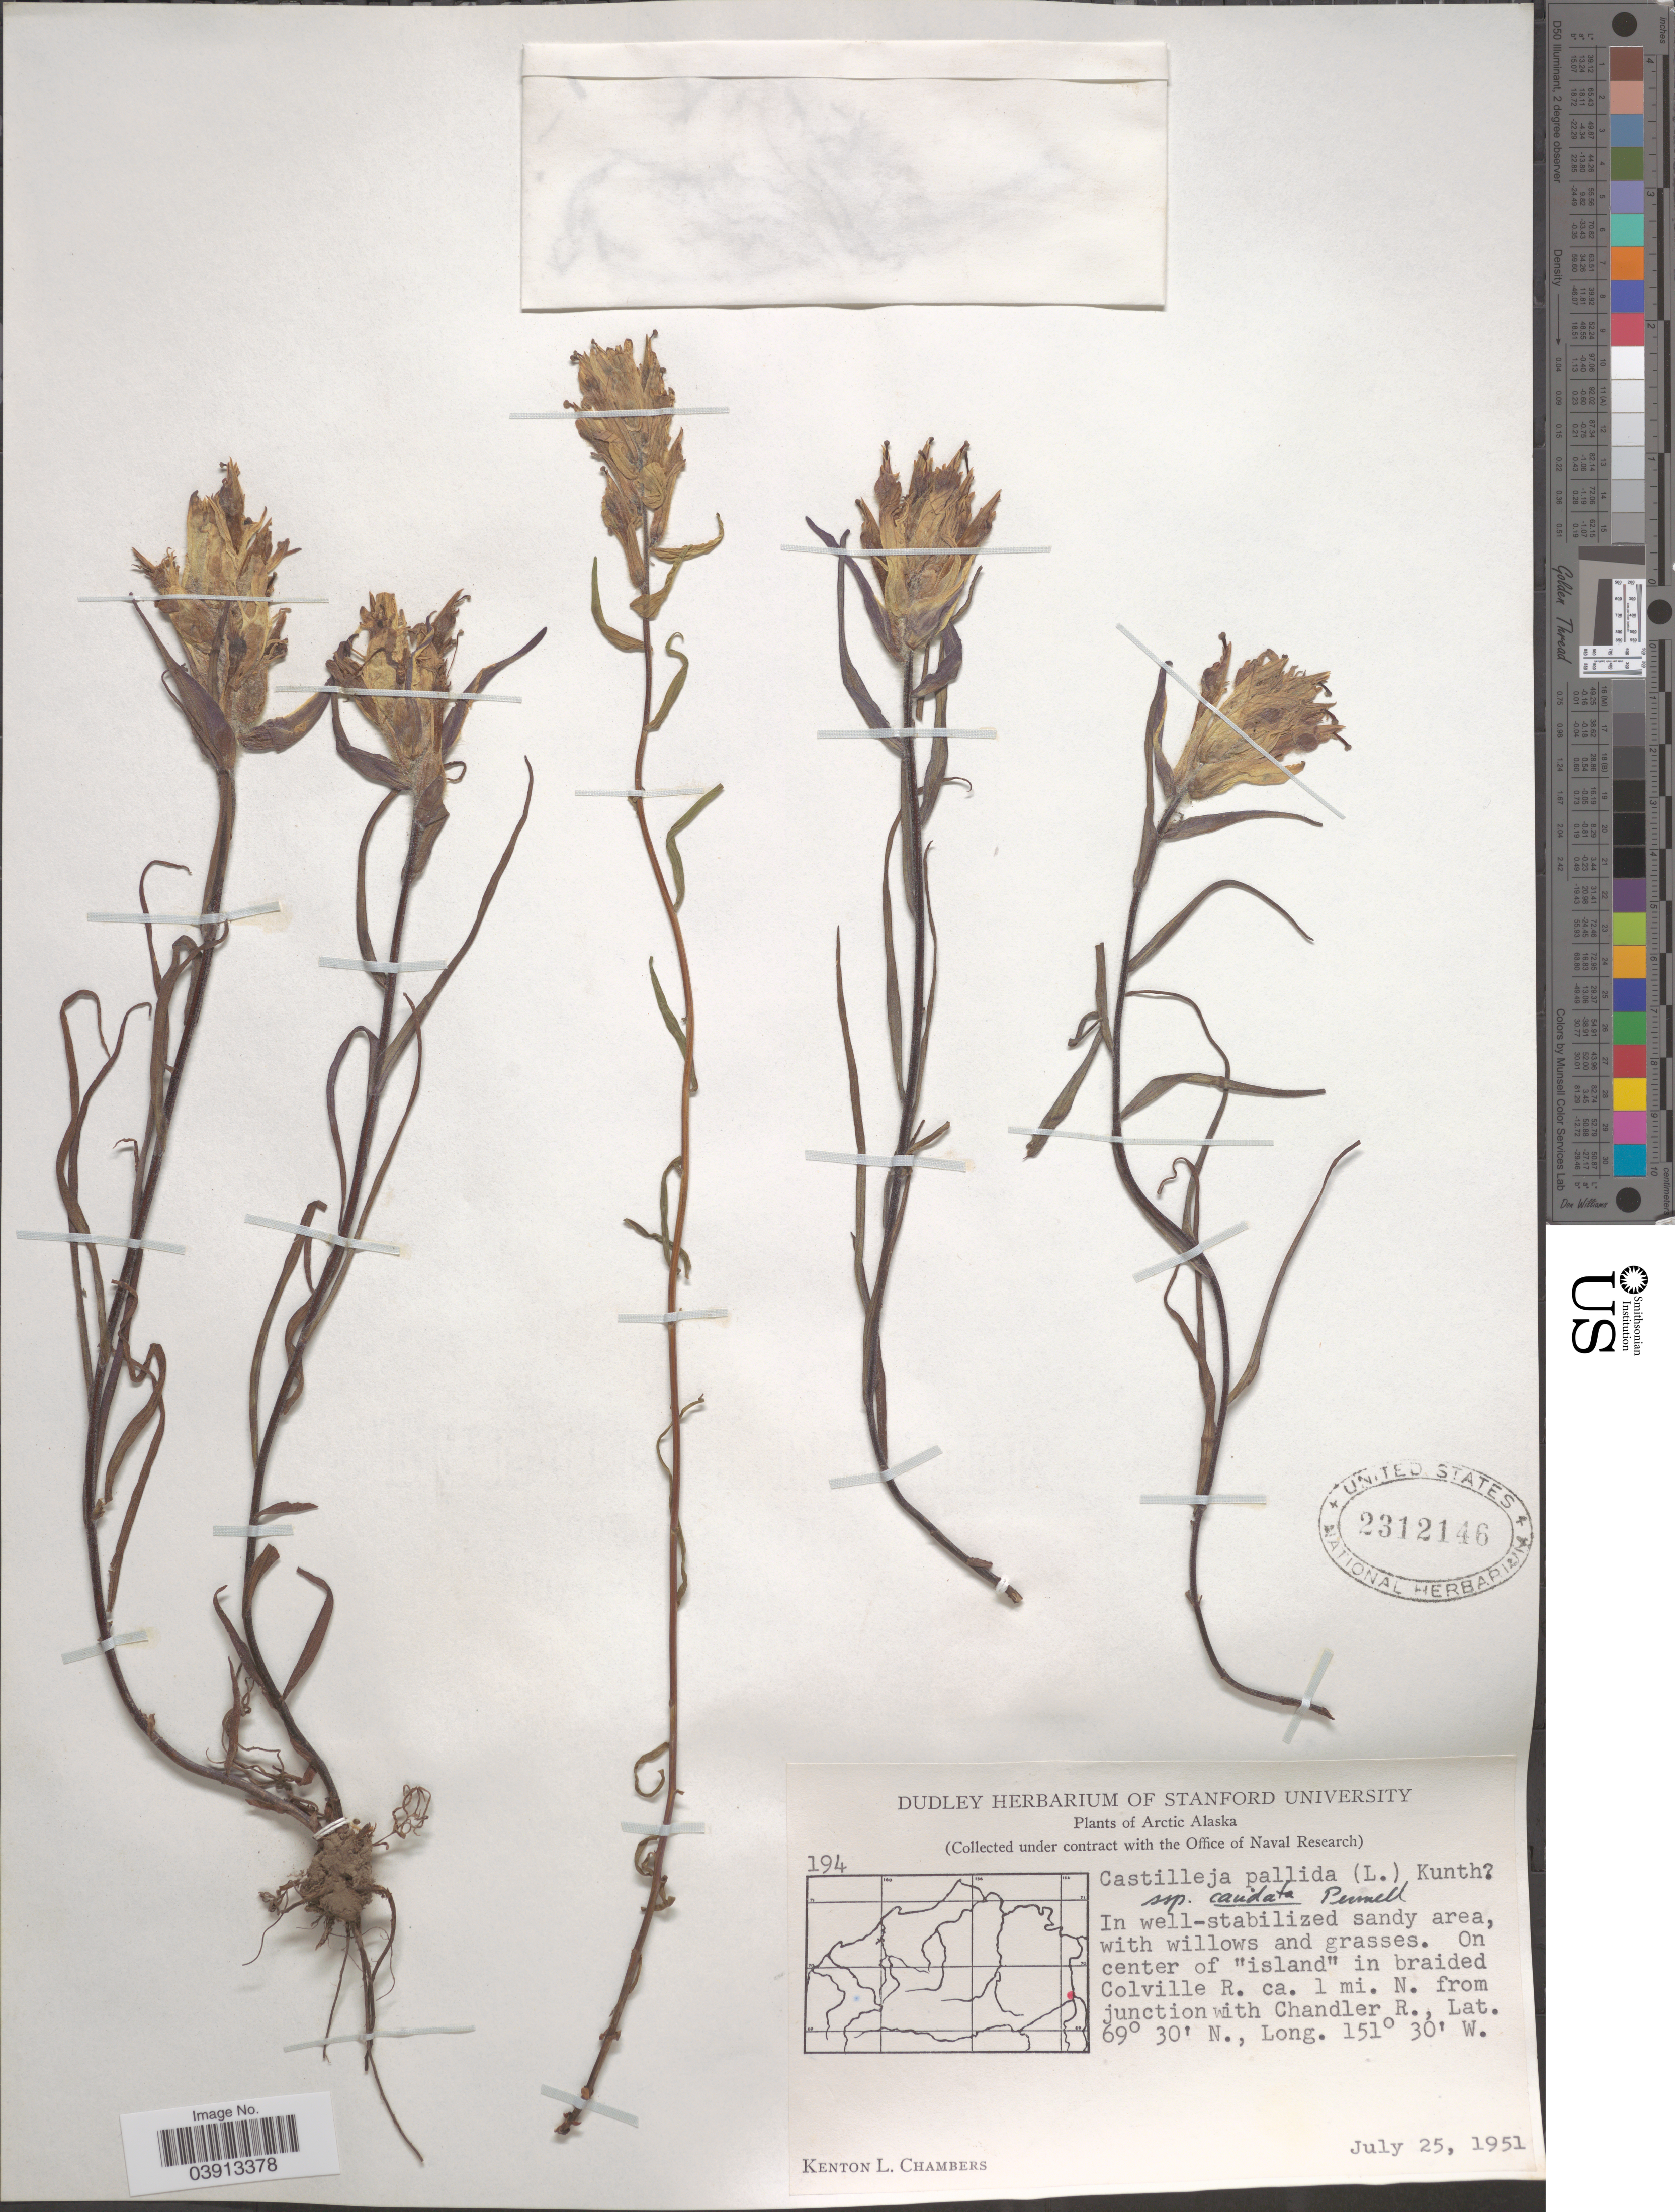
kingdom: Plantae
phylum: Tracheophyta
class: Magnoliopsida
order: Lamiales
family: Orobanchaceae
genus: Castilleja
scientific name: Castilleja pallida subsp. mexiae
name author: Pennell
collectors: K. L. Chambers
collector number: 194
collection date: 1951-07-25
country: United States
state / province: Alaska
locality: Arctic Alaska. On center of "island" in braided Colville R. ca. 1 mi. N. from junction with Chandler R.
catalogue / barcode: US 2312146